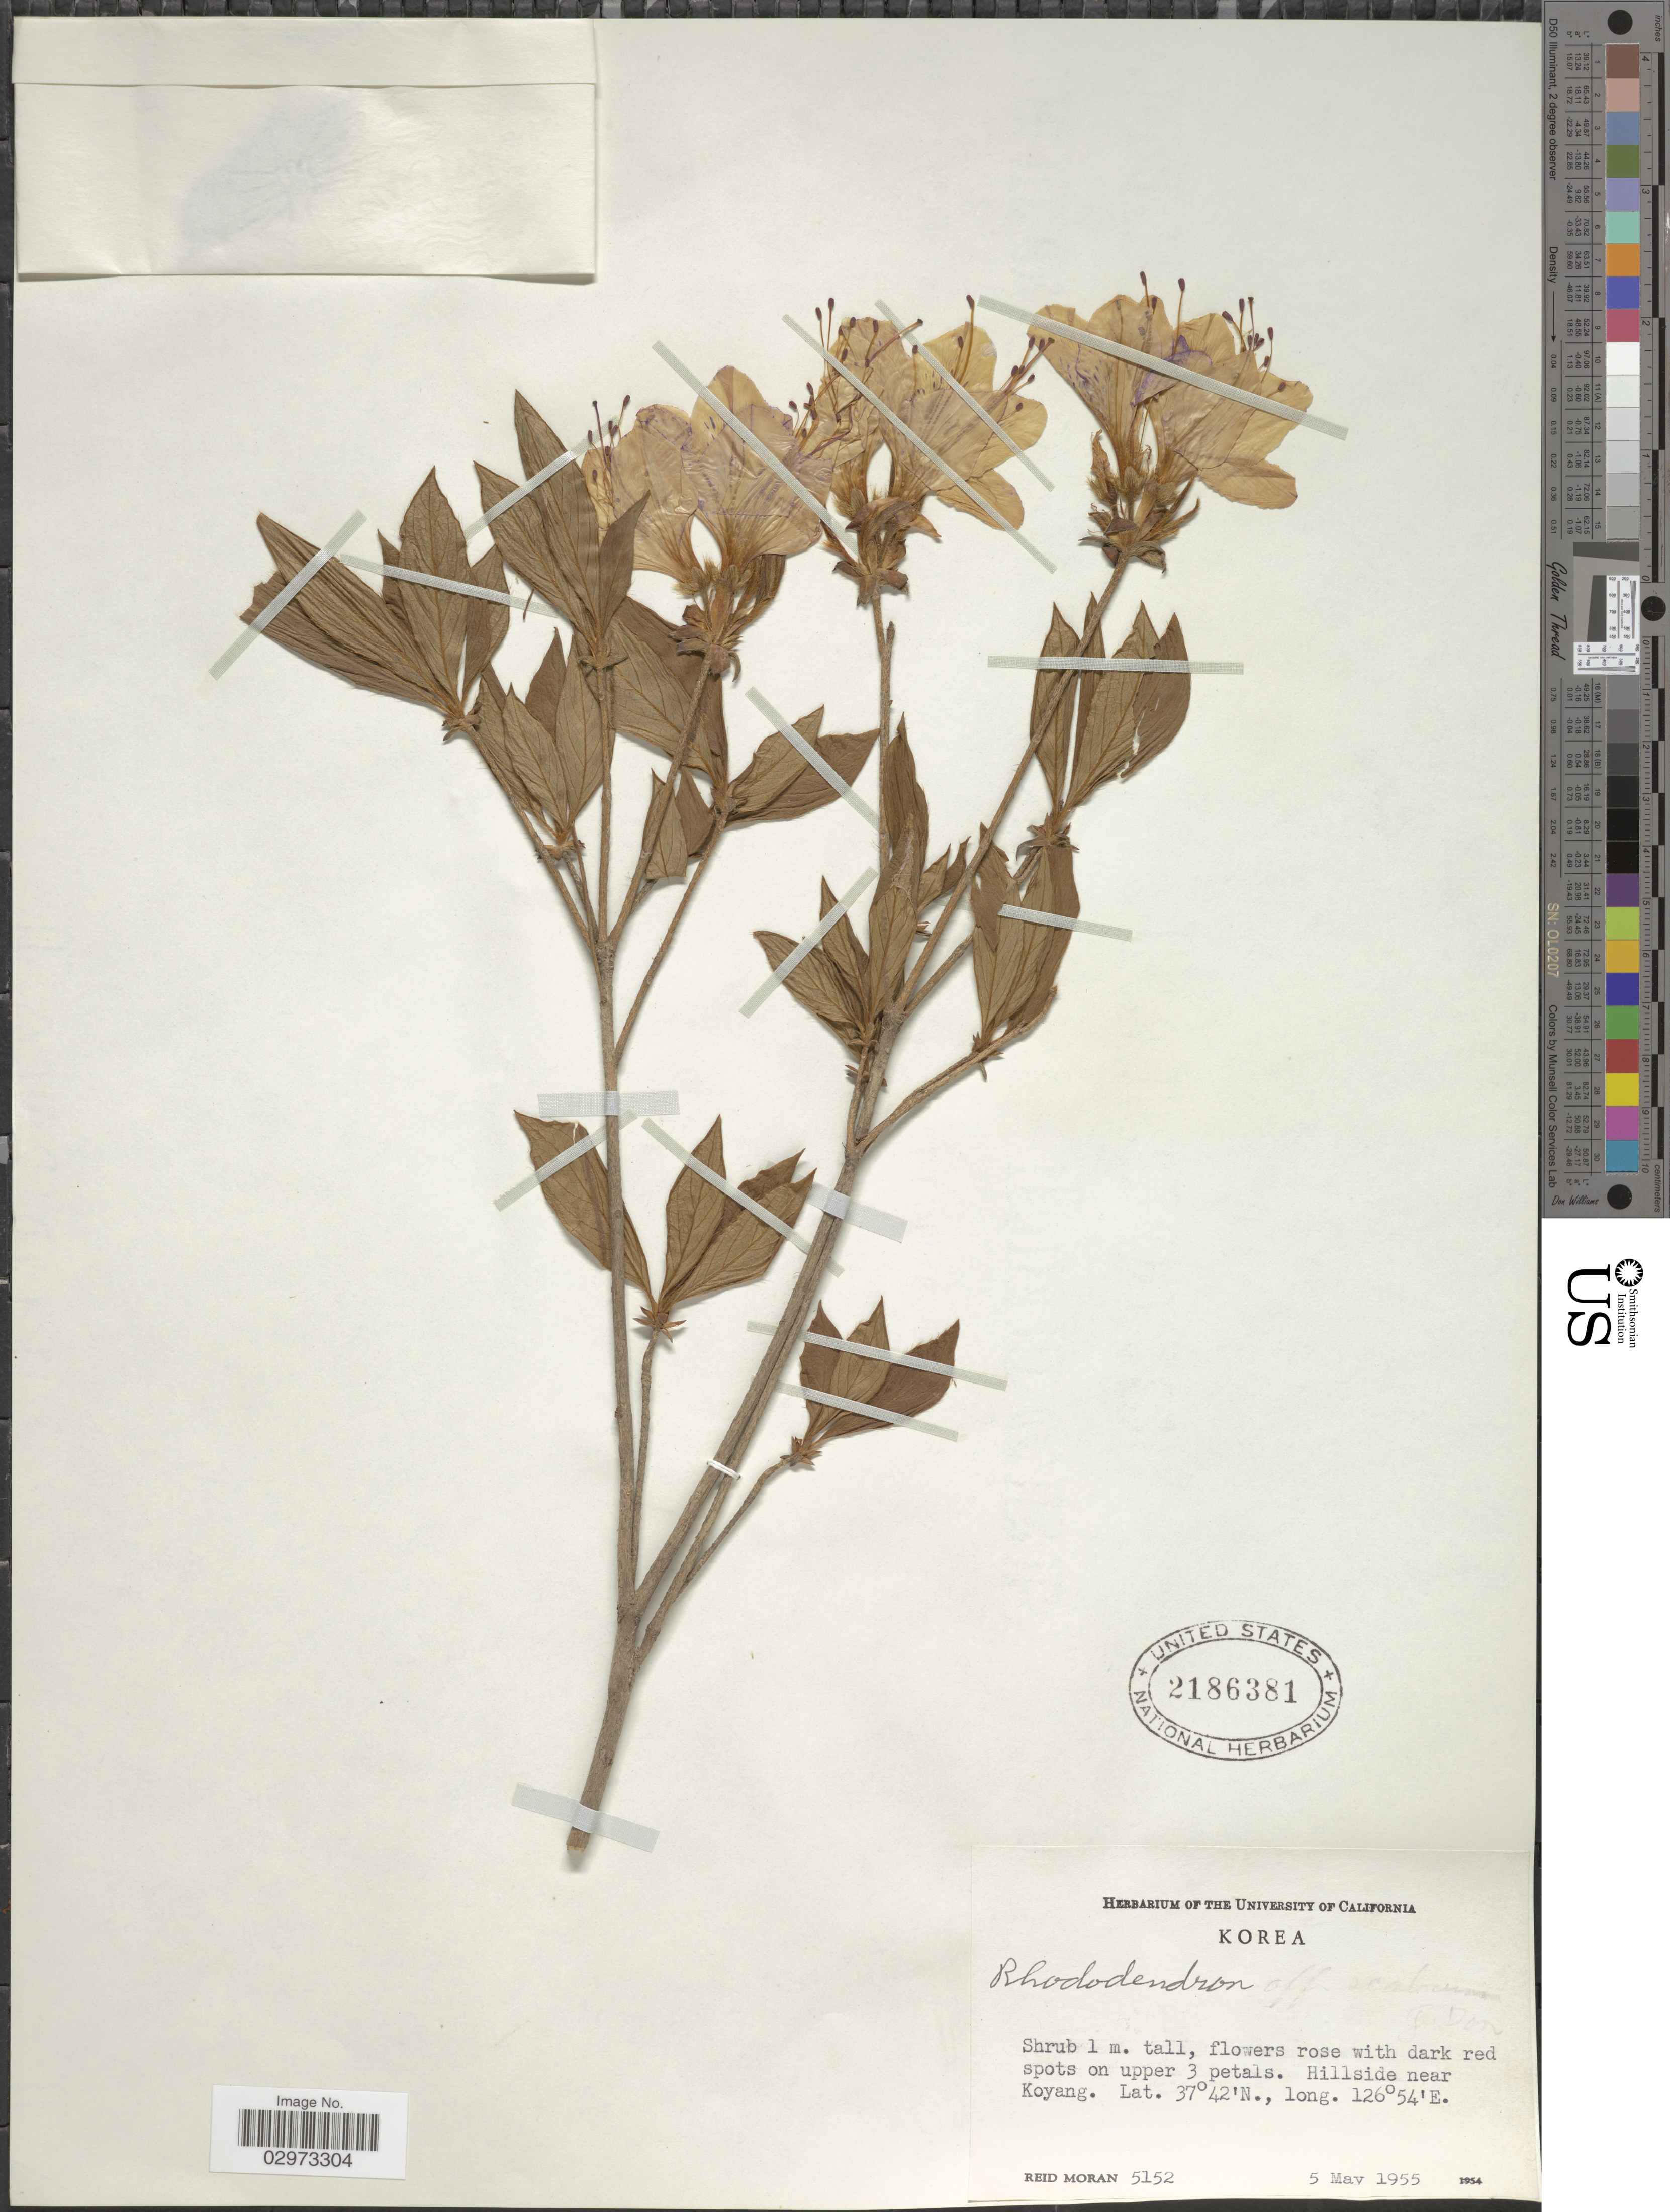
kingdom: Plantae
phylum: Tracheophyta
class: Magnoliopsida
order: Ericales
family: Ericaceae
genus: Rhododendron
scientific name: Rhododendron scabrum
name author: G. Don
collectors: R. Moran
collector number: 5152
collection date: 1955-05-05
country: South Korea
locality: Hillside near Koyang.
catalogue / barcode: US 2186381